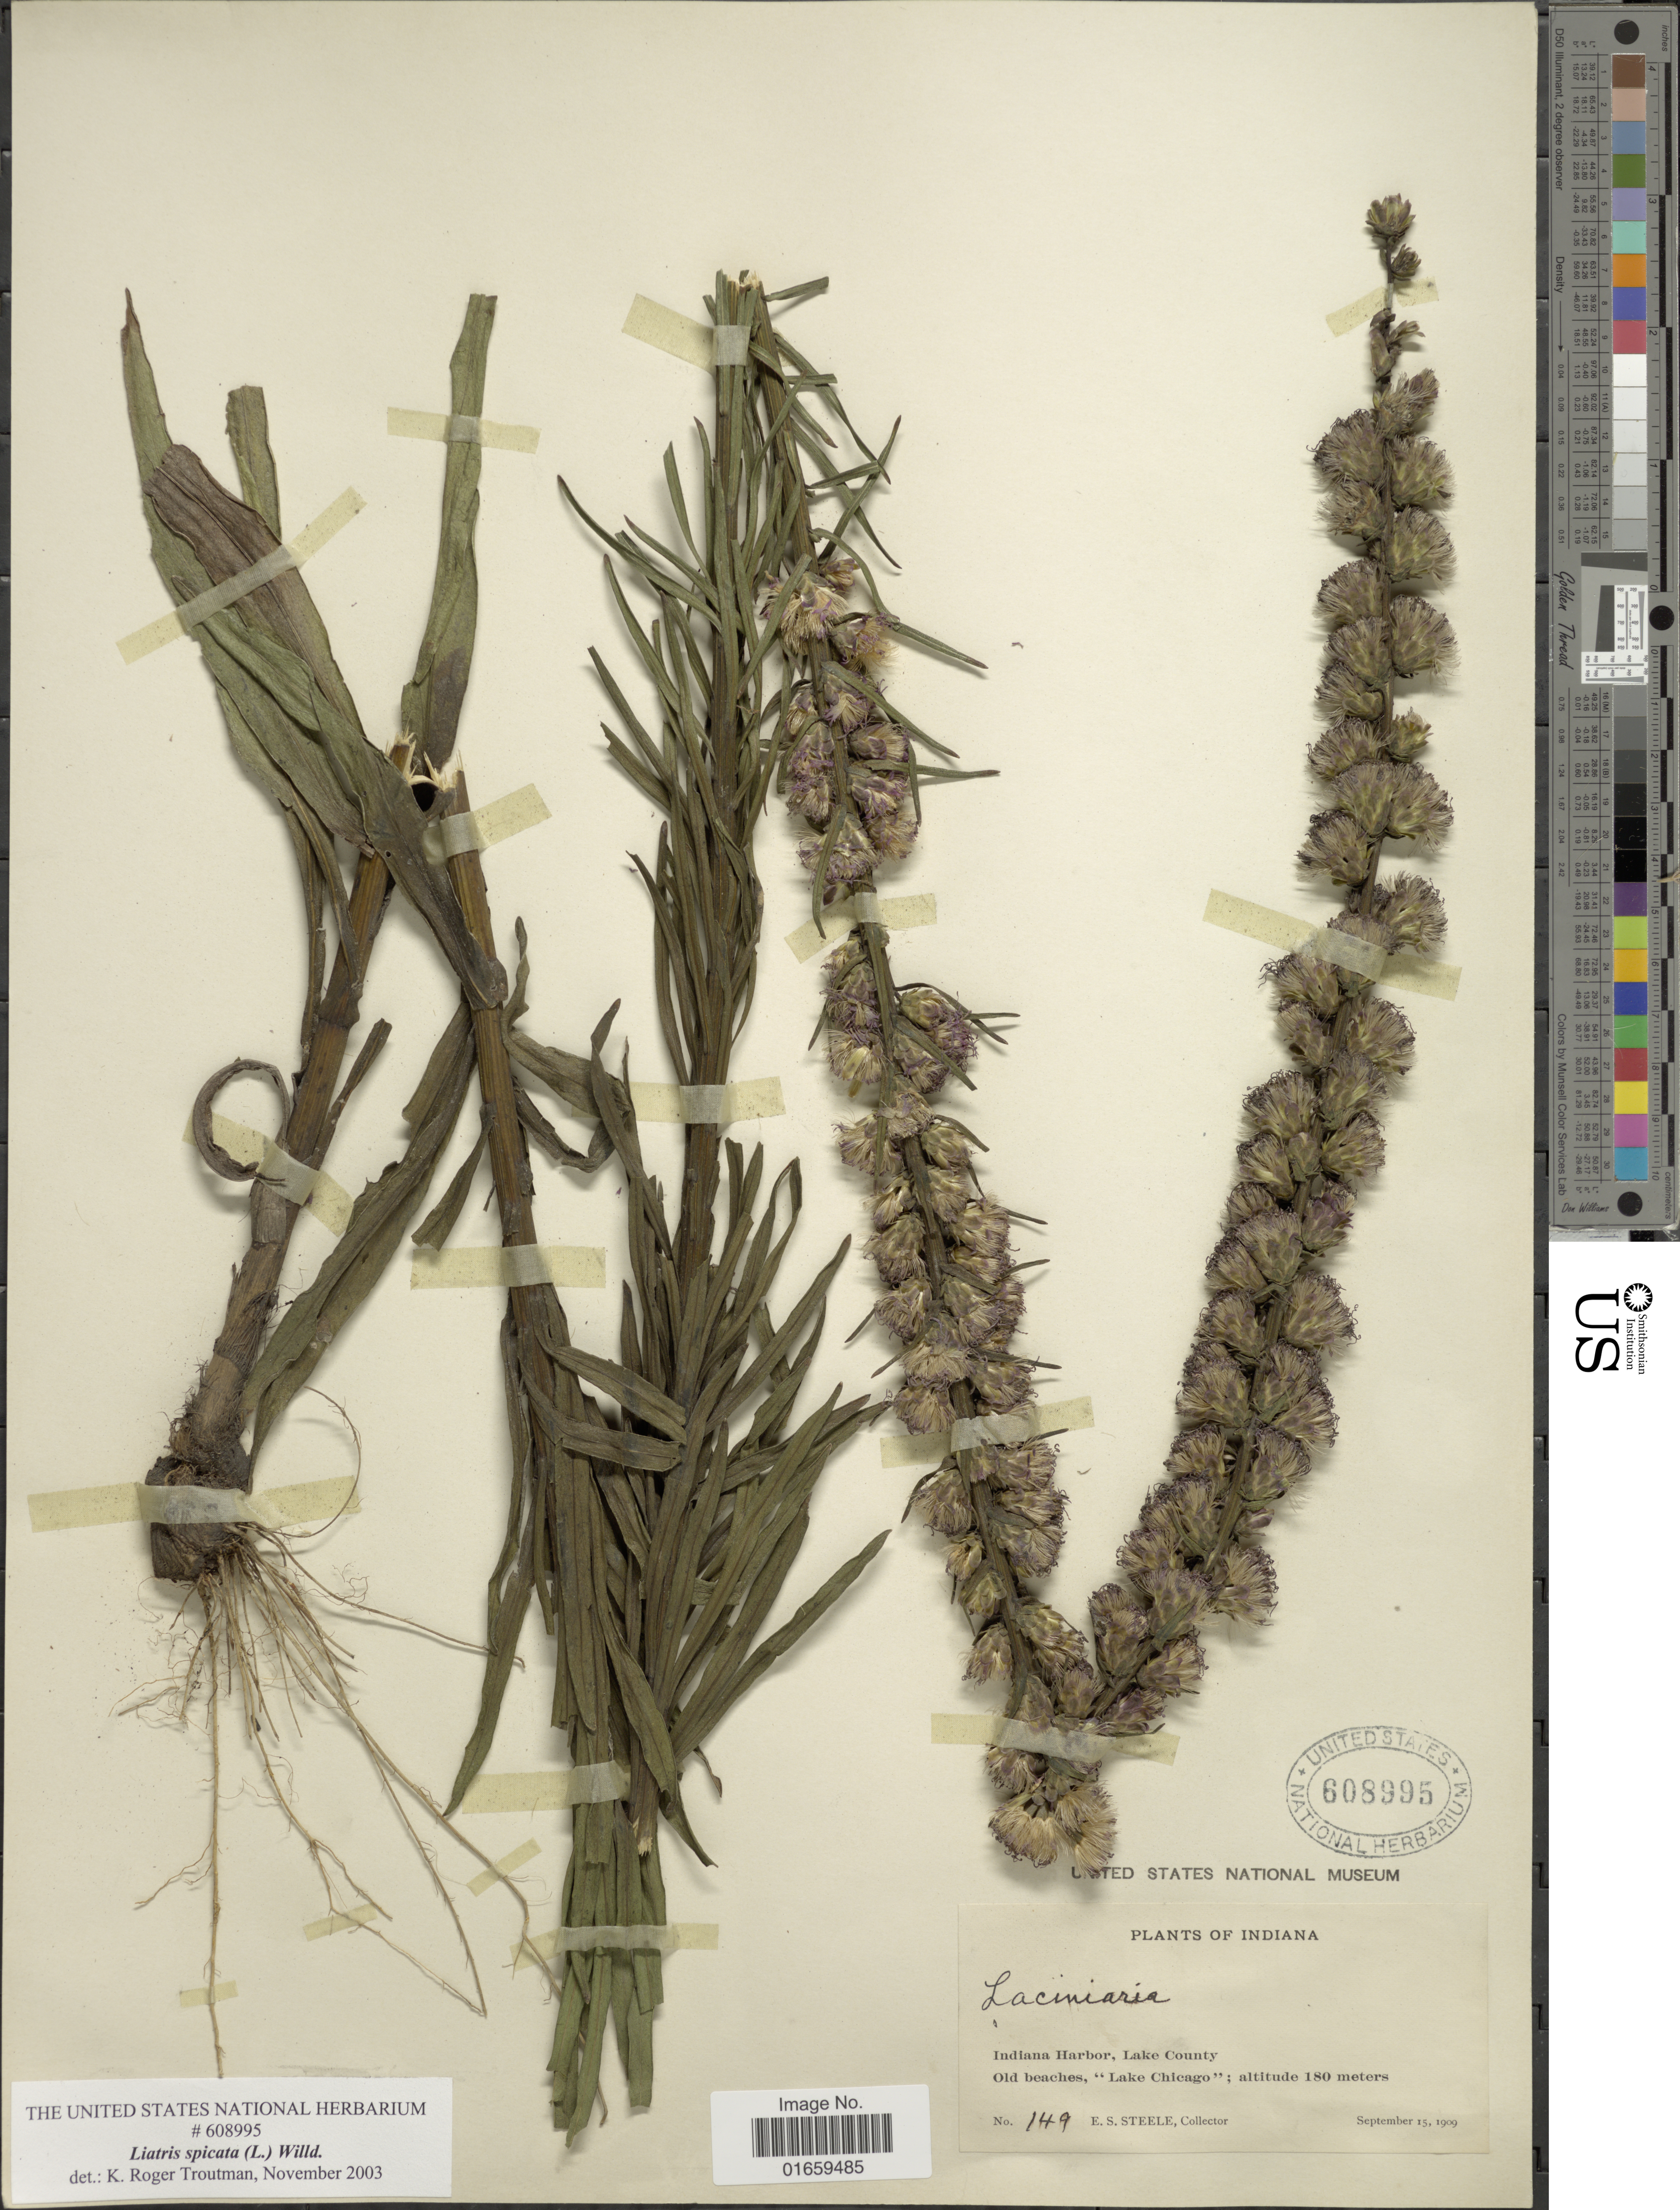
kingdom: Plantae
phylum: Tracheophyta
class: Magnoliopsida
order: Asterales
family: Asteraceae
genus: Liatris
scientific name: Liatris spicata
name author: (L.) Willd.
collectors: E. Steele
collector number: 149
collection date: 1909-09-15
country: United States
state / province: Indiana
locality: Indiana Harbor, Lake County, Old Beaches, "Lake Chicago"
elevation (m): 180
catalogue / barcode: US 608995